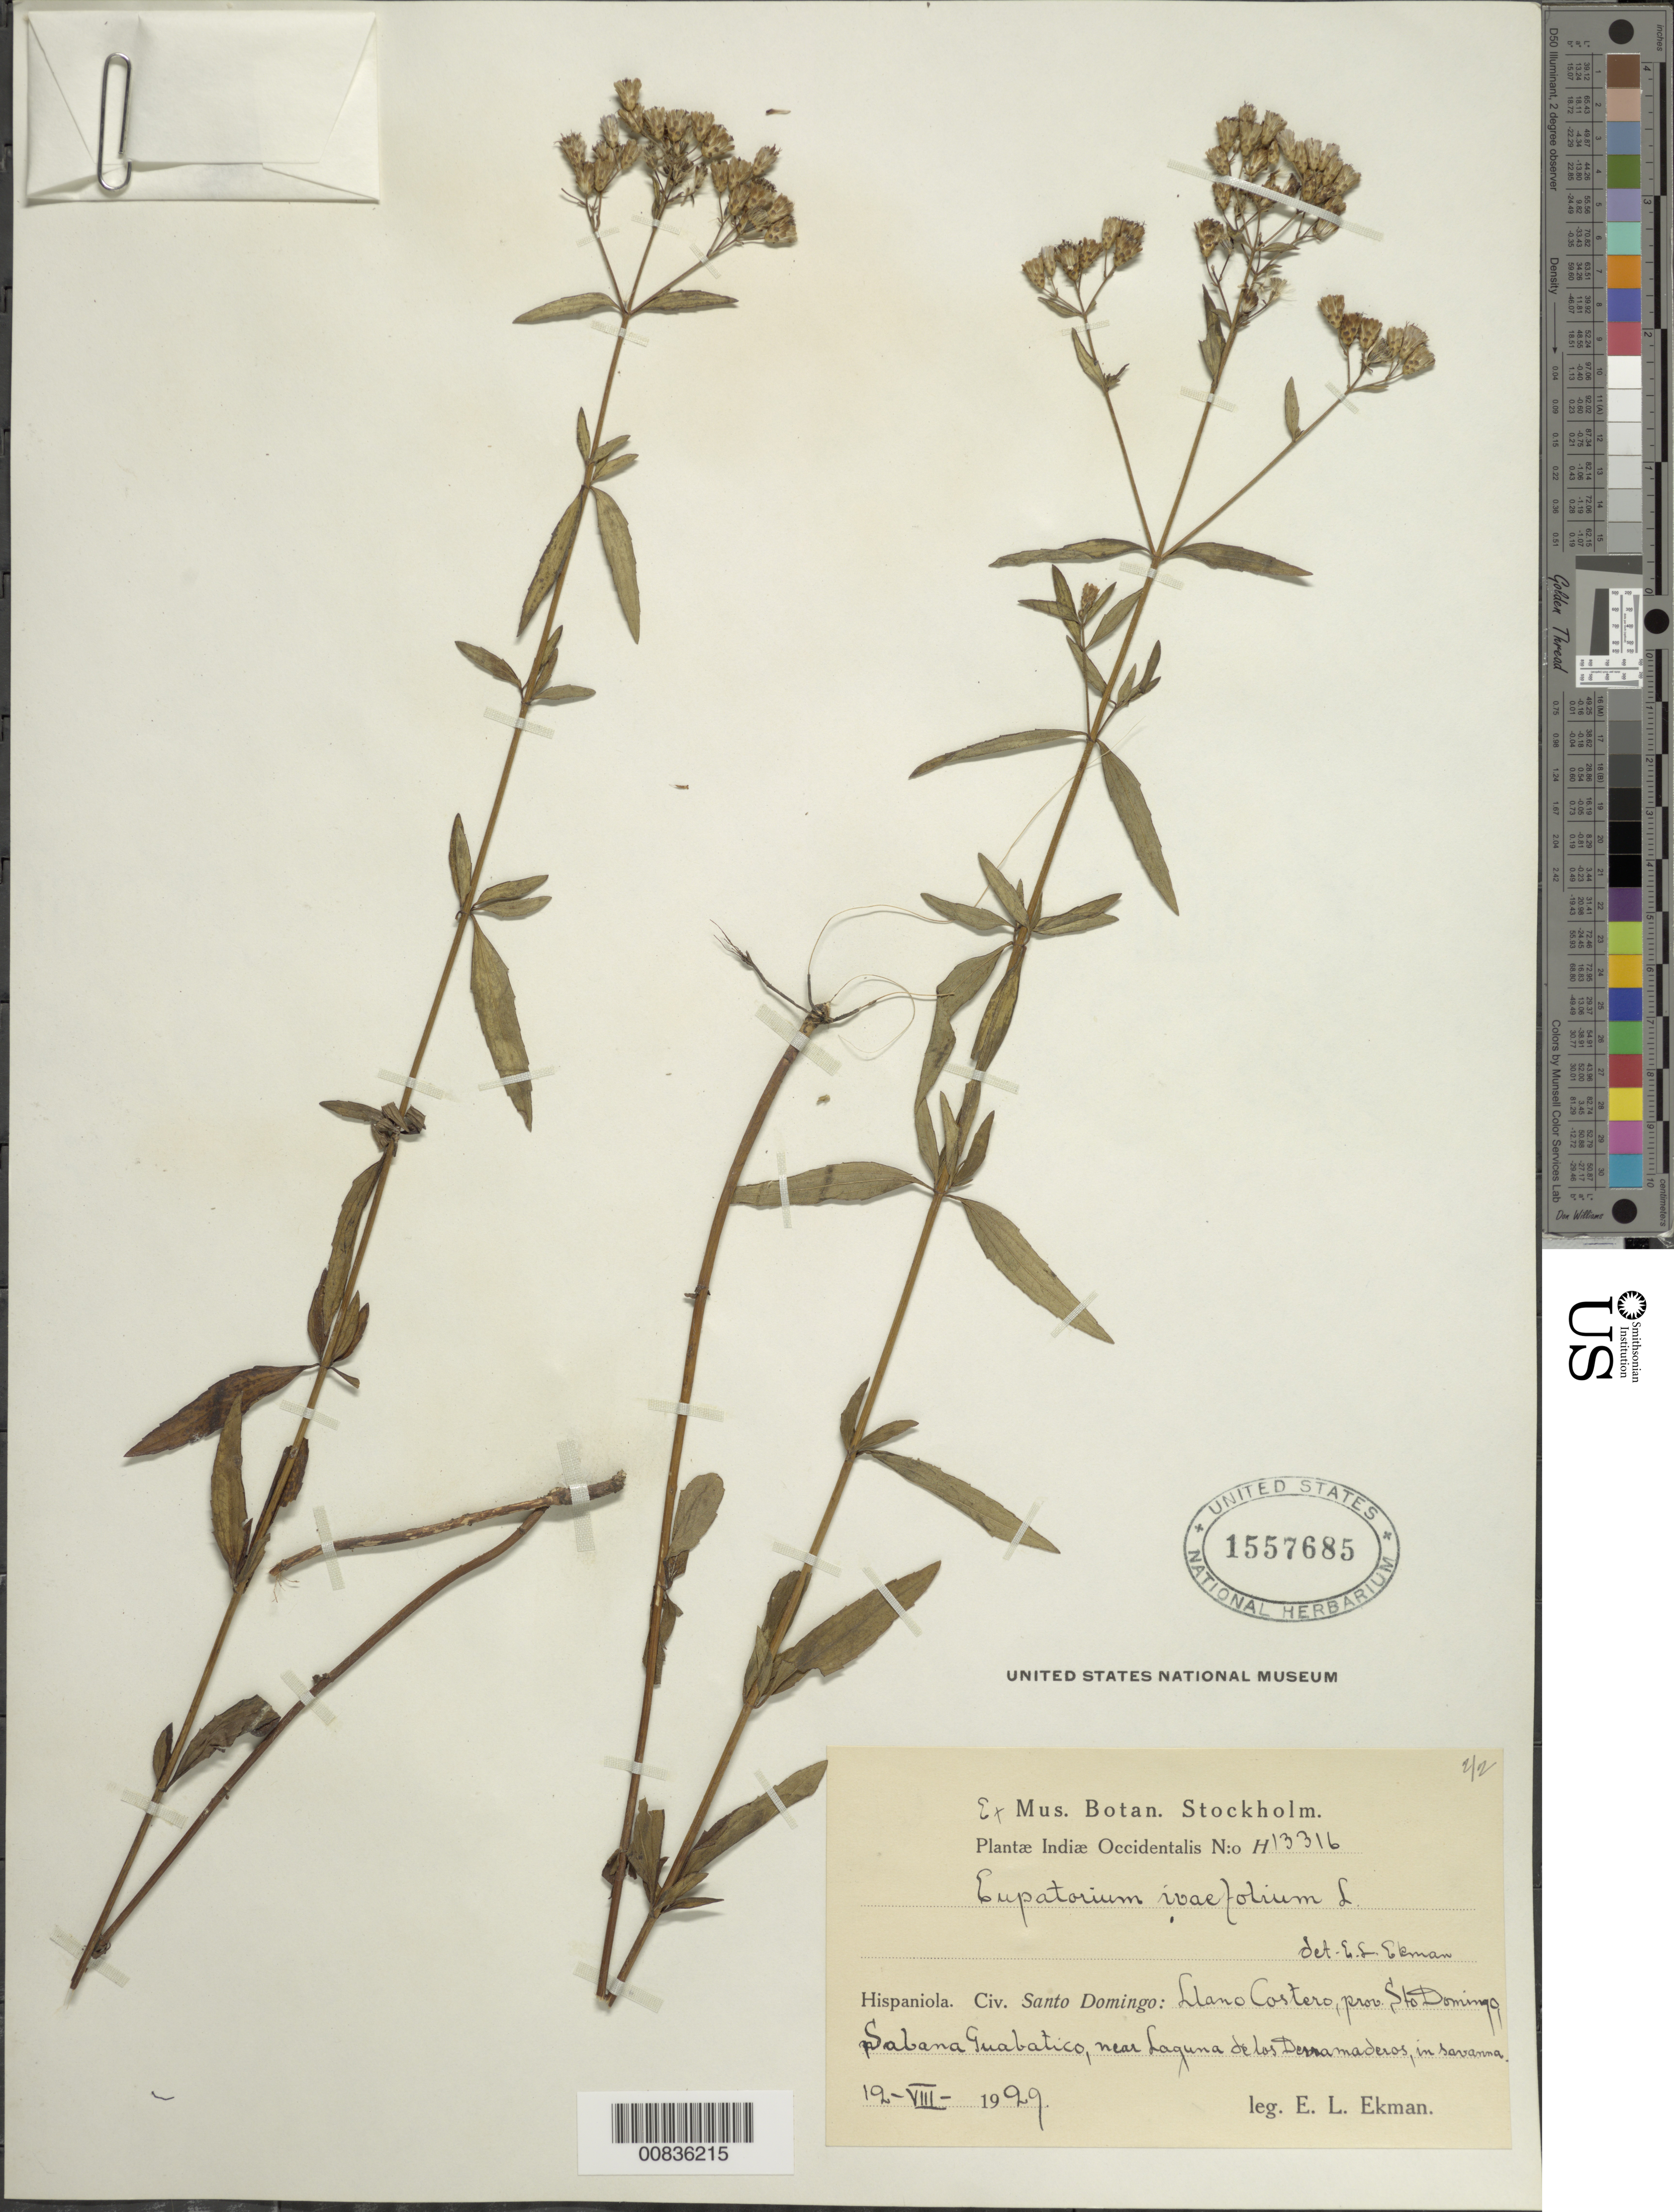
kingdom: Plantae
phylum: Tracheophyta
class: Magnoliopsida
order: Asterales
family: Asteraceae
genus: Chromolaena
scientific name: Chromolaena ivaefolia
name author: (L.) R.M. King & H. Rob.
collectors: E. L. Ekman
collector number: H 13316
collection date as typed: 12 Aug 1929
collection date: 1929-08-12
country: Dominican Republic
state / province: Distrito Nacional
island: Hispaniola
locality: Llano Costero, Sabana Guabatico, at Laguna Las Derramaderos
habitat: In savannas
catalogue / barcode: US 1557685